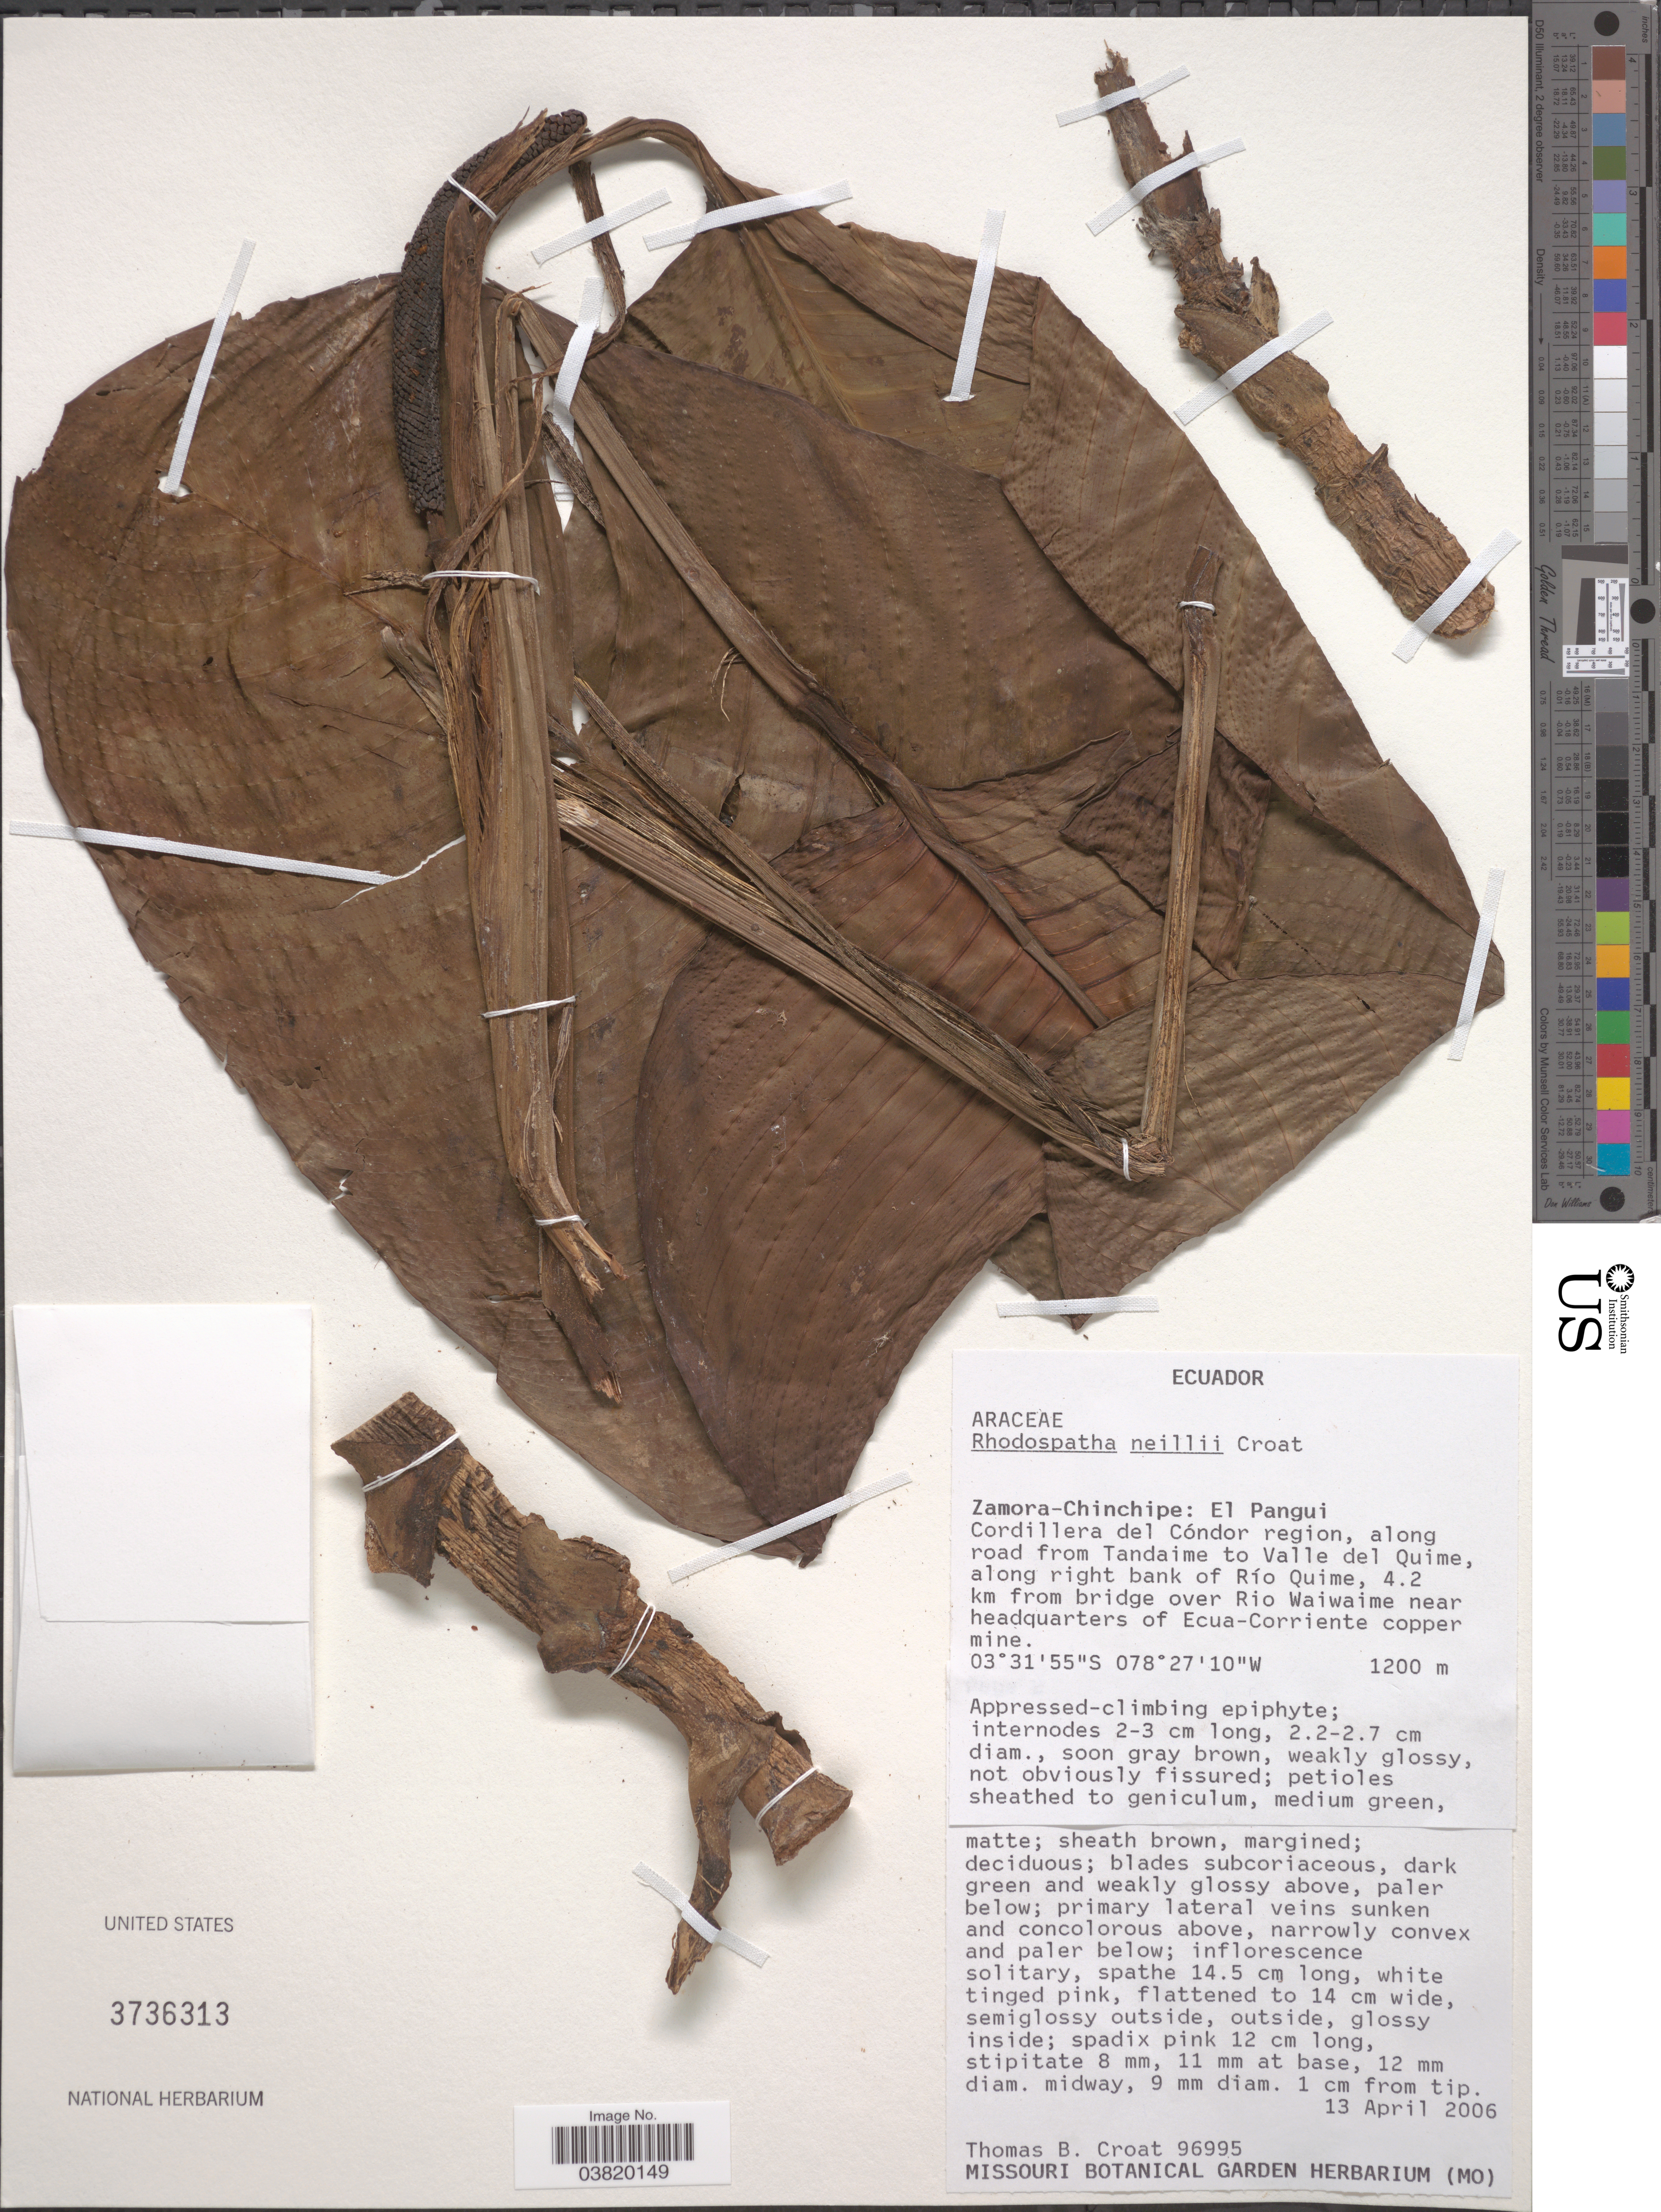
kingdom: Plantae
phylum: Tracheophyta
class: Liliopsida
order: Alismatales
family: Araceae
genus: Rhodospatha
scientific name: Rhodospatha neillii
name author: Croat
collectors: T. B. Croat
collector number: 96995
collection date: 2006-04-13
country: Ecuador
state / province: Zamora-Chinchipe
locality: El Pangui. Cordillera del Cóndor region, along road from Tandaime to Valle del Quime, along right bank of Río Quime, 4.2 km from bridge over Rio Waiwaime near headquarters of Ecua-Corriente copper mine.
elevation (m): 1200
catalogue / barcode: US 3736313